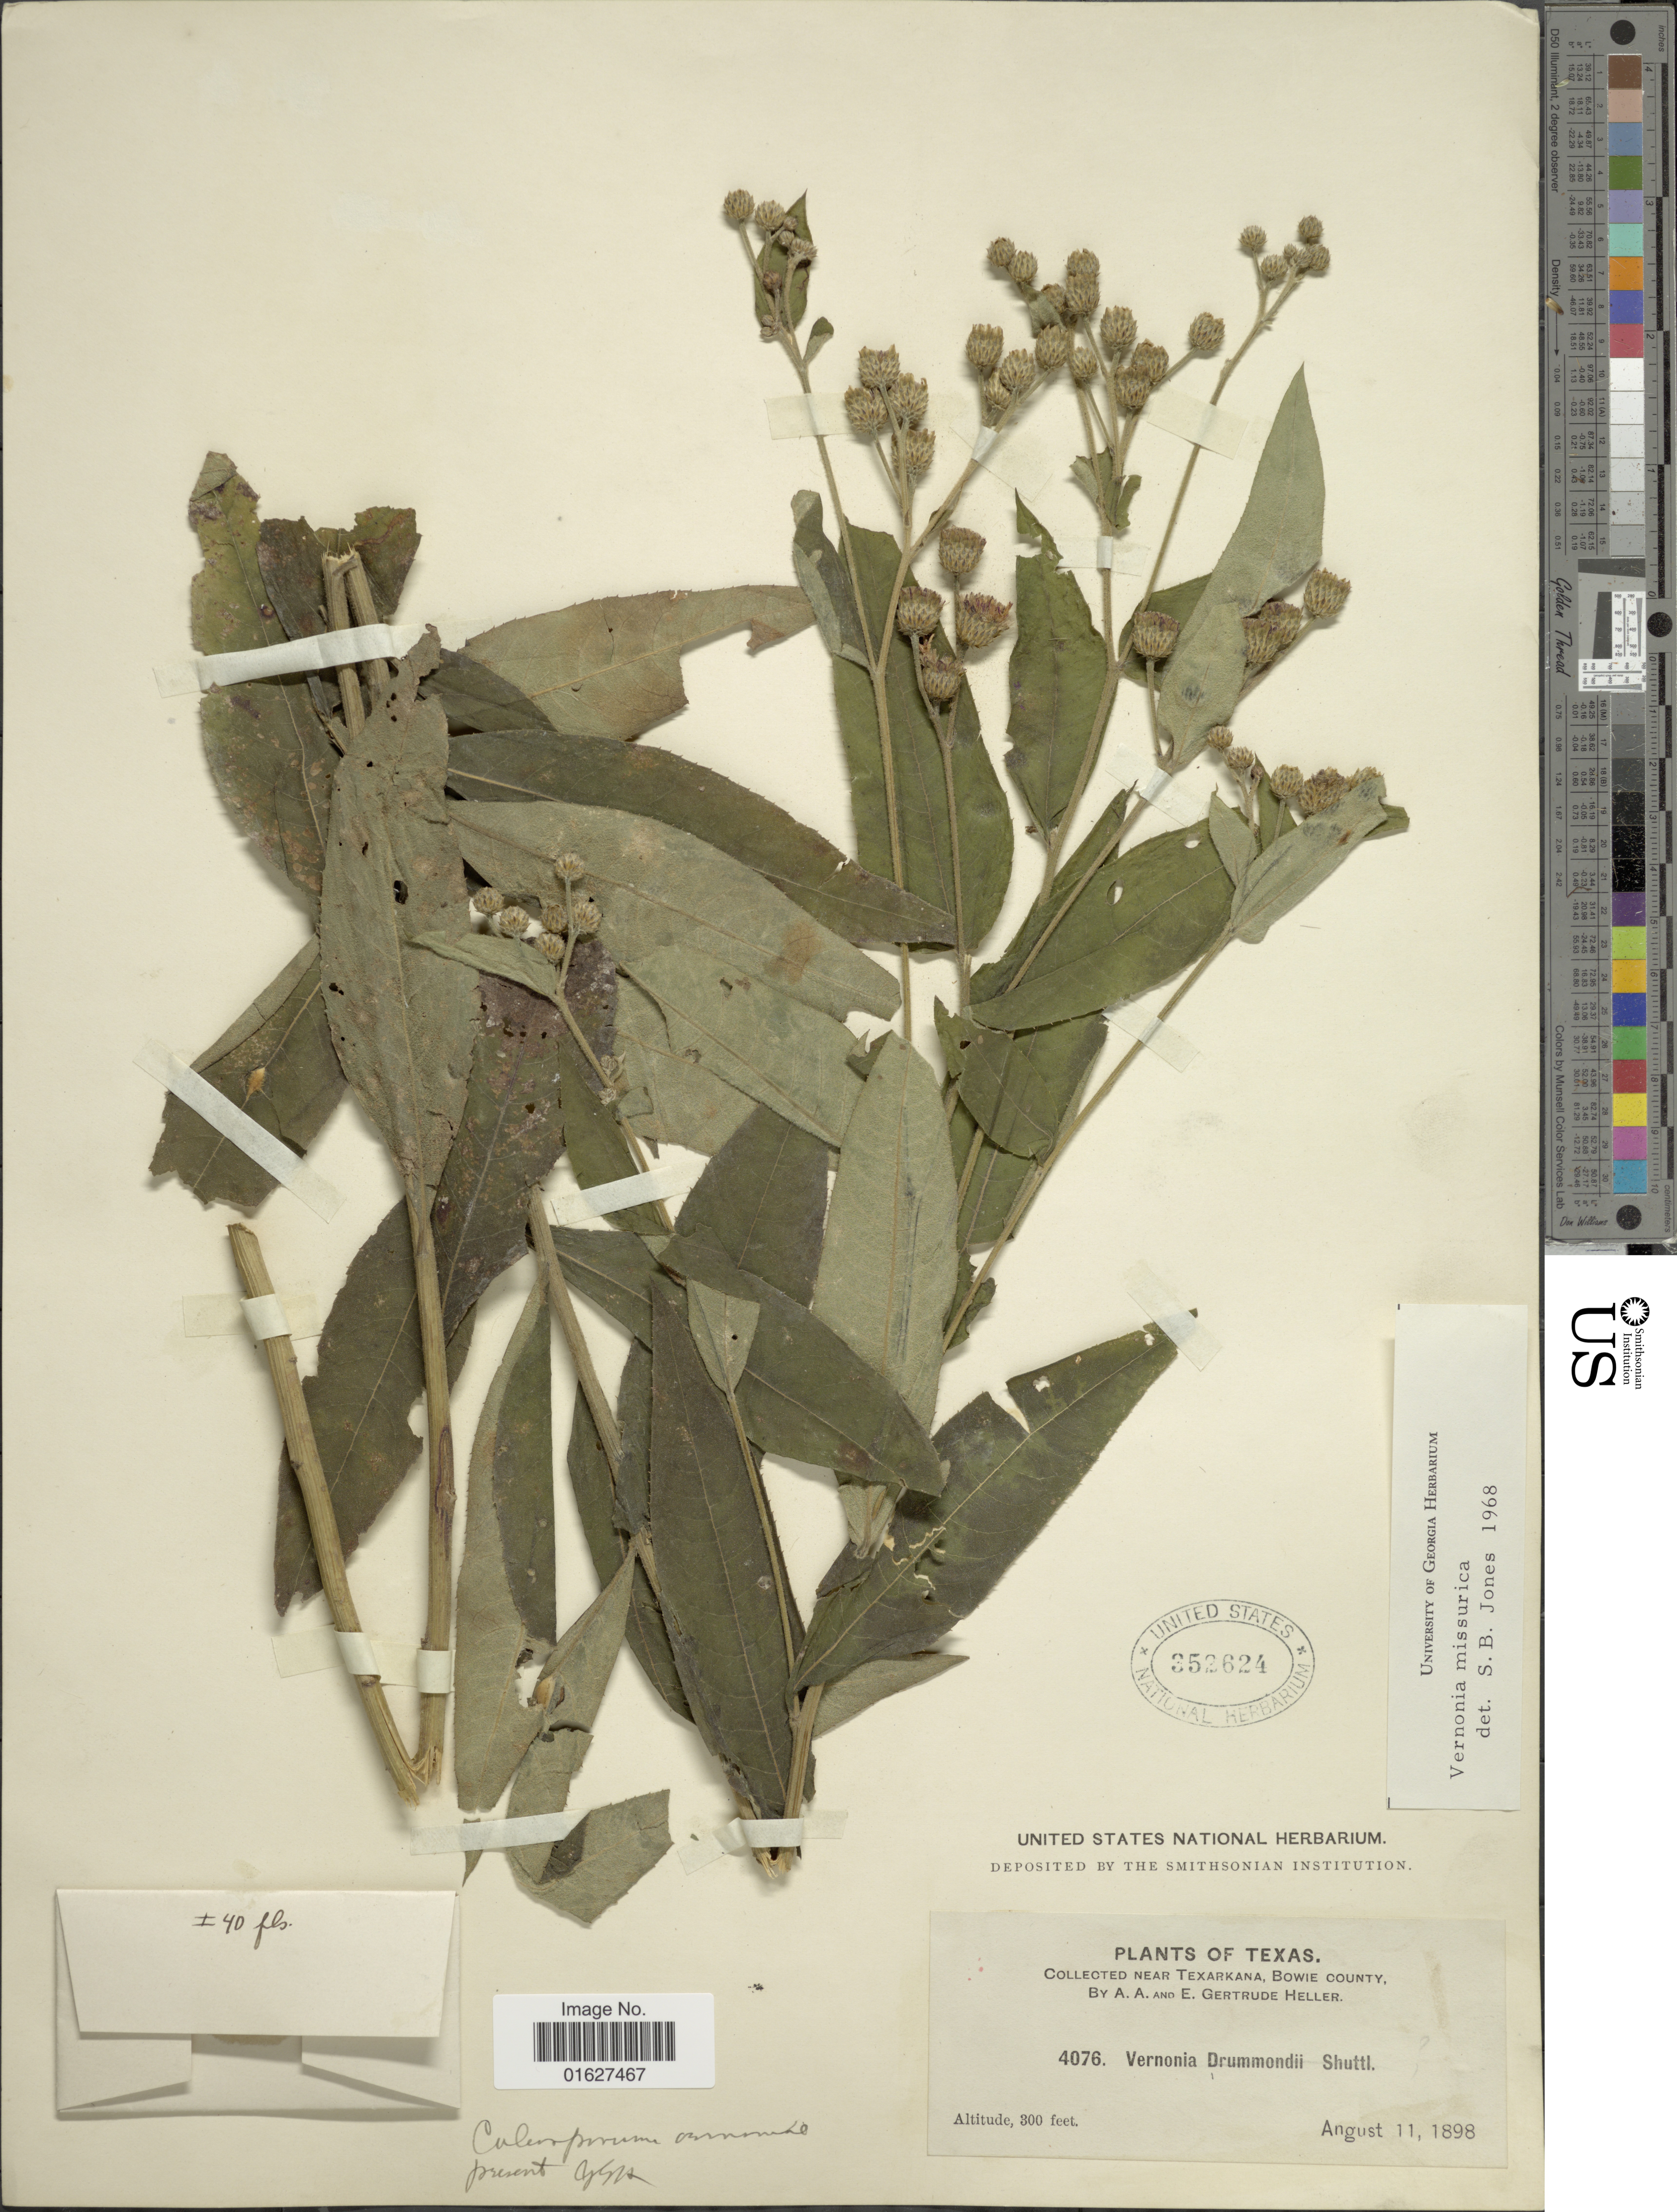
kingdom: Plantae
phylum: Tracheophyta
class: Magnoliopsida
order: Asterales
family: Asteraceae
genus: Vernonia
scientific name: Vernonia missurica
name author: Raf.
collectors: A. A. Heller & E. G. Heller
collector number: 4076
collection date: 1898-08-11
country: United States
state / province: Texas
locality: Texas. near Texarkana, Bowie County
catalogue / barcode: US 352624